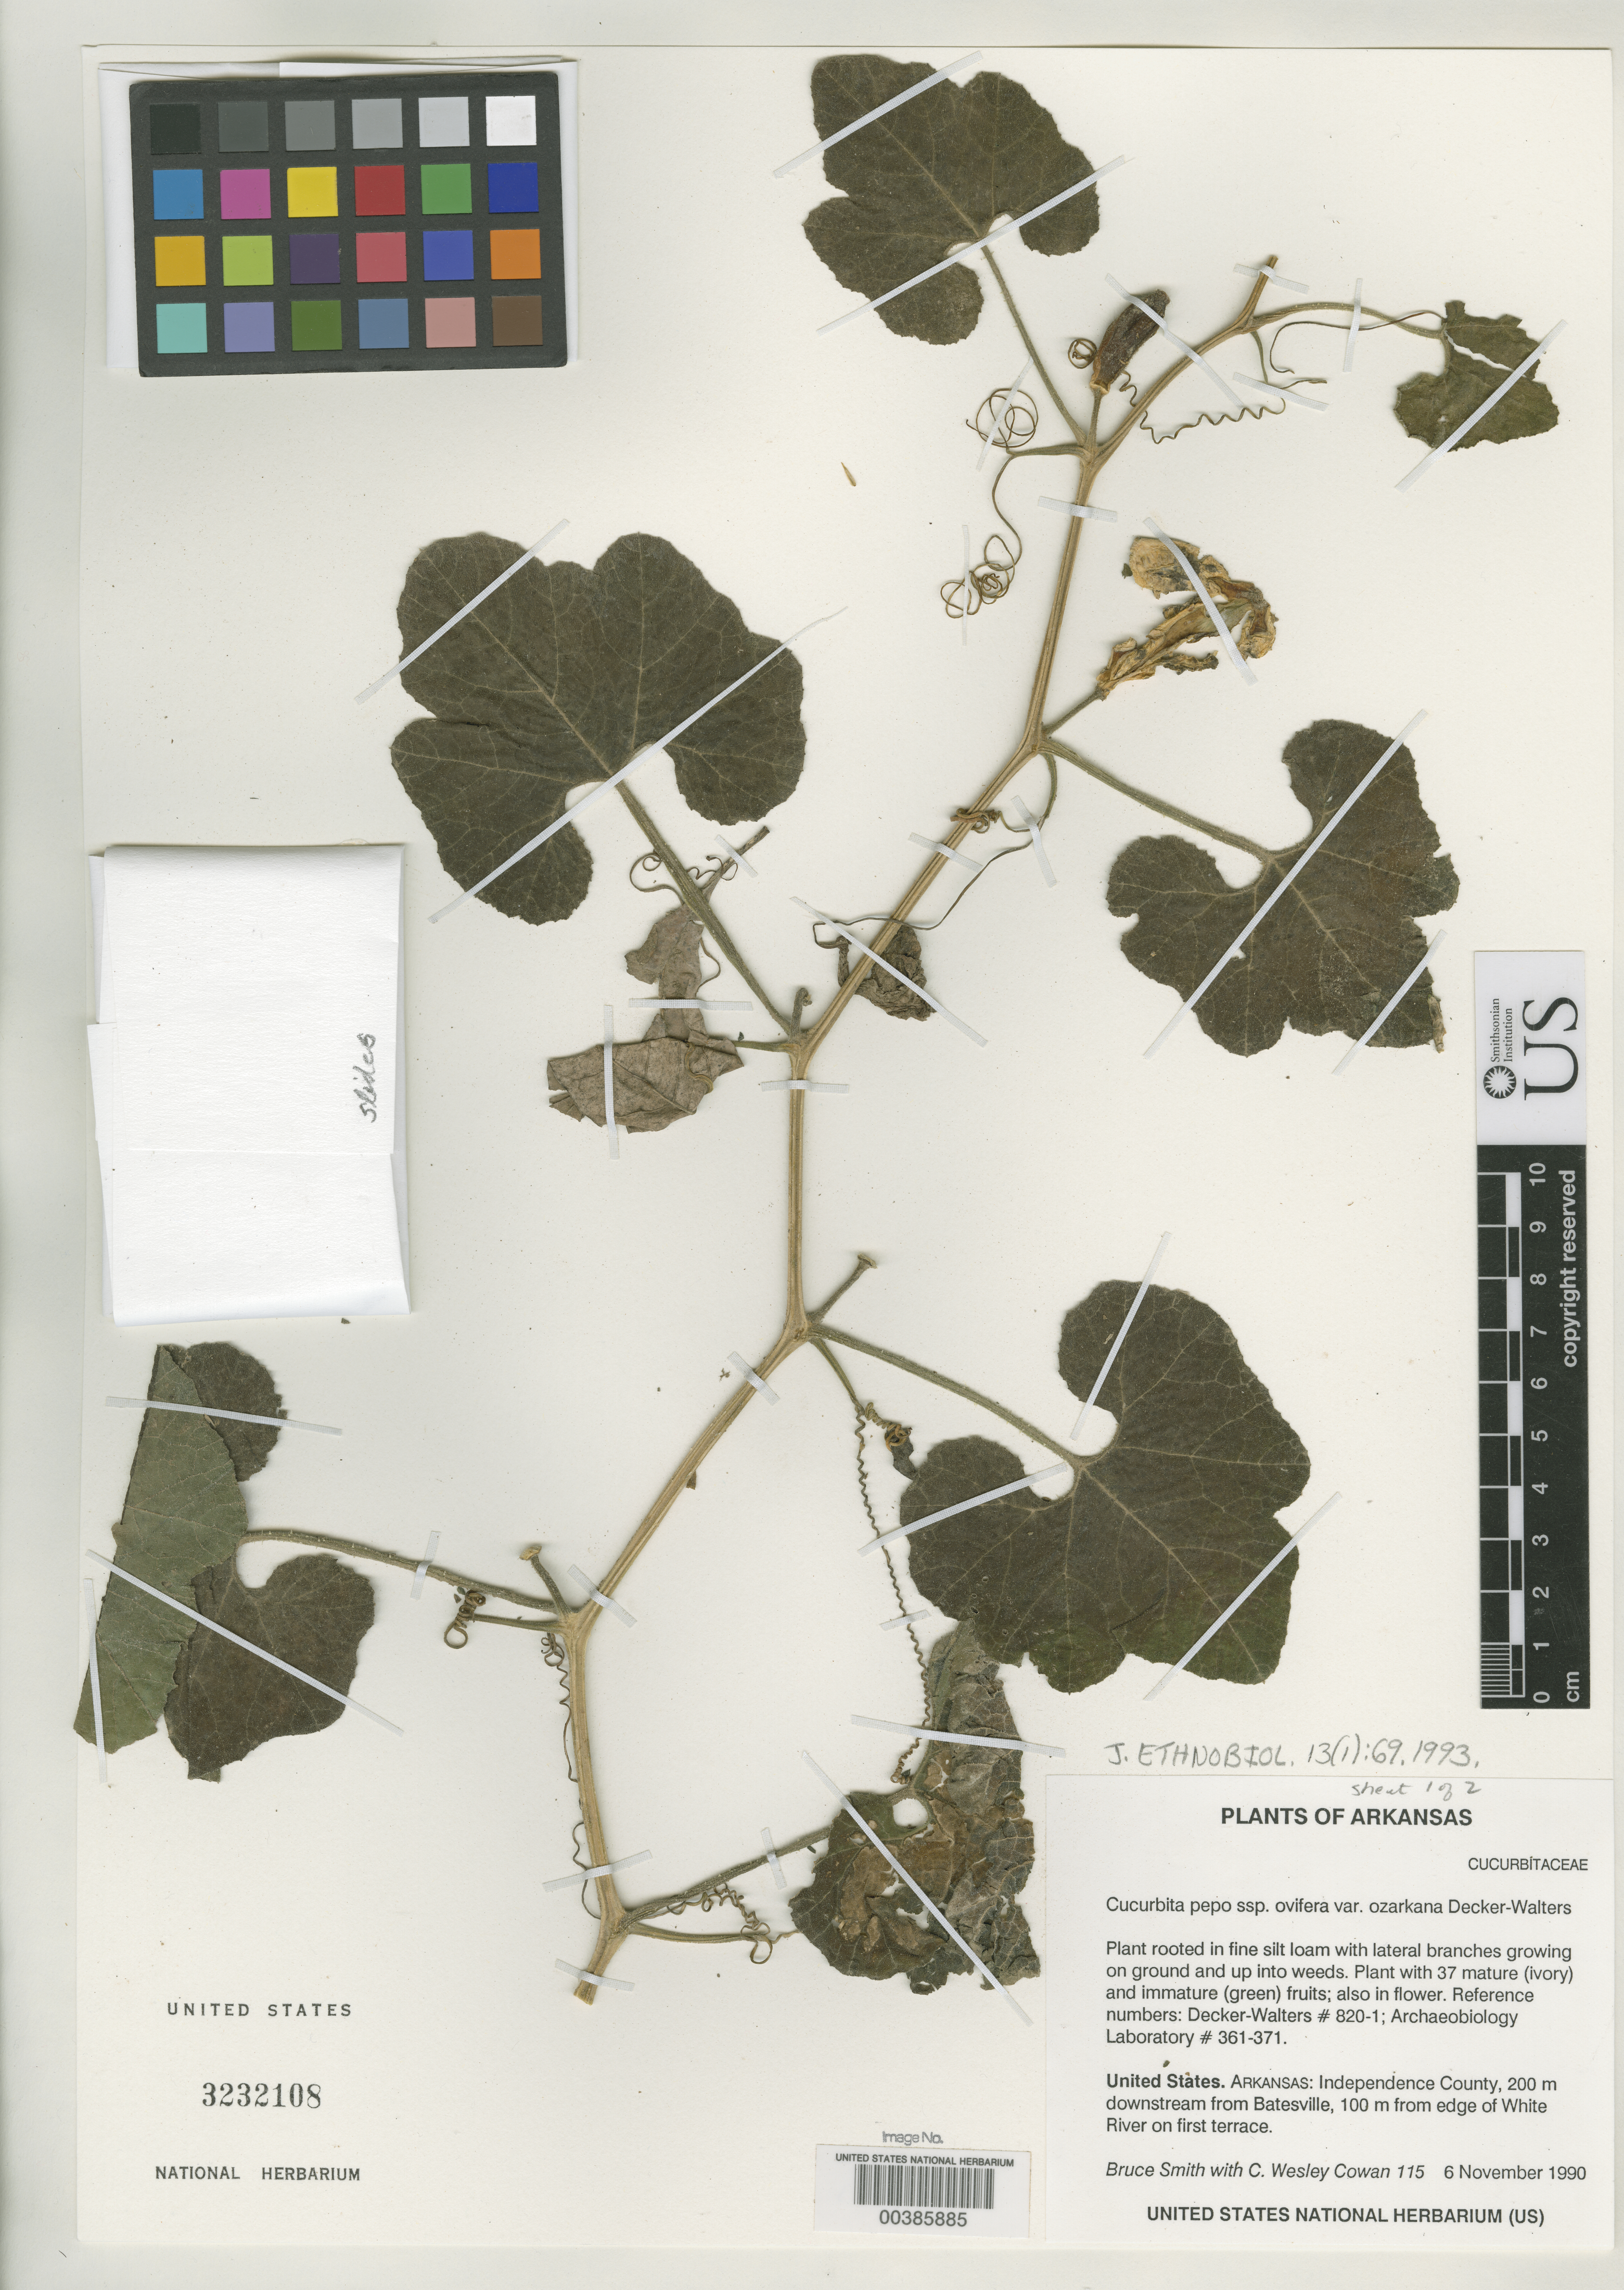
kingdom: Plantae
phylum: Tracheophyta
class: Magnoliopsida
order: Cucurbitales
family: Cucurbitaceae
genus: Cucurbita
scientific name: Cucurbita pepo var. ozarkana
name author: D.S. Decker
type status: Holotype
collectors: B. D. Smith & C. W. Cowan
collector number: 115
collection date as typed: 06 Nov 1990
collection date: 1990-11-06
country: United States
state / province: Arkansas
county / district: Independence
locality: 200 m downstream from Batesville, 100 m from edge of White River on first terrace.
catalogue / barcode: US 3232108